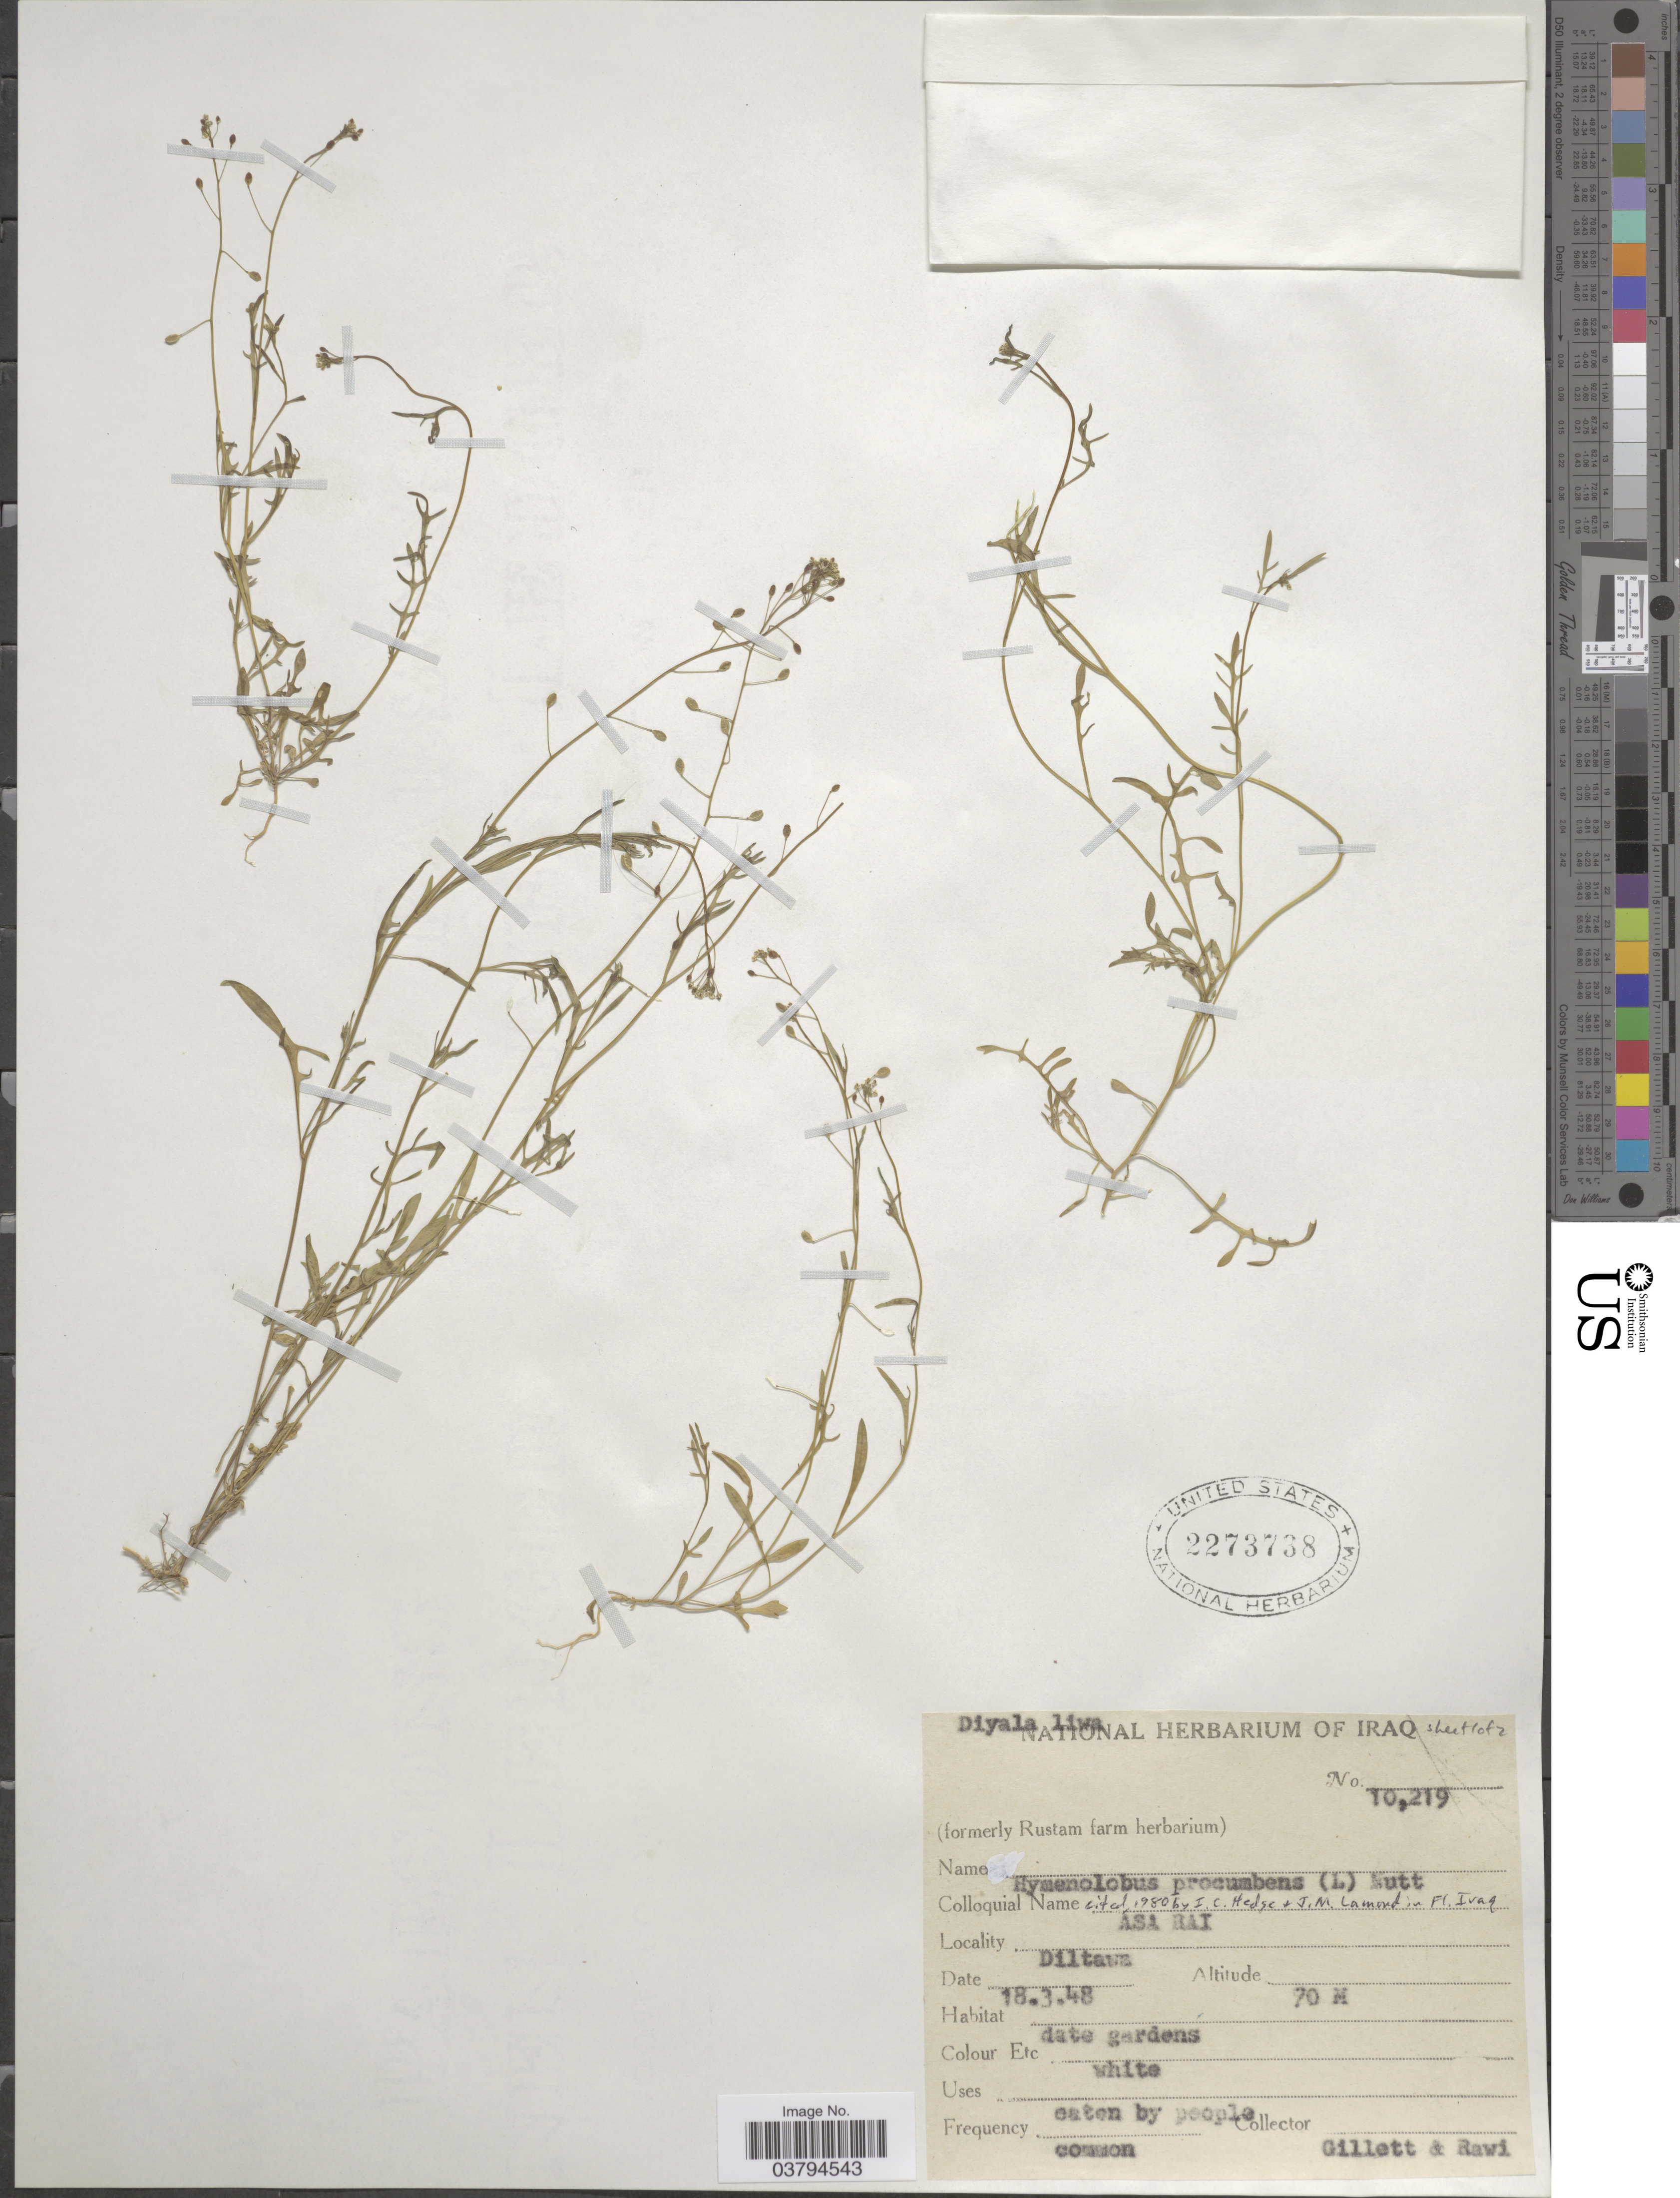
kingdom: Plantae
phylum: Tracheophyta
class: Magnoliopsida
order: Brassicales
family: Brassicaceae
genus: Hymenolobus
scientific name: Hymenolobus procumbens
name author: Nutt.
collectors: Gillett, -- & -. Rawi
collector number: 10219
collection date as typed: Transcribed d/m/y: 18/3/48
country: Iraq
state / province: Diyala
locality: Diyala Liwa. Asa Bai. Diltawa.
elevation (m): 70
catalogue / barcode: US 2273738